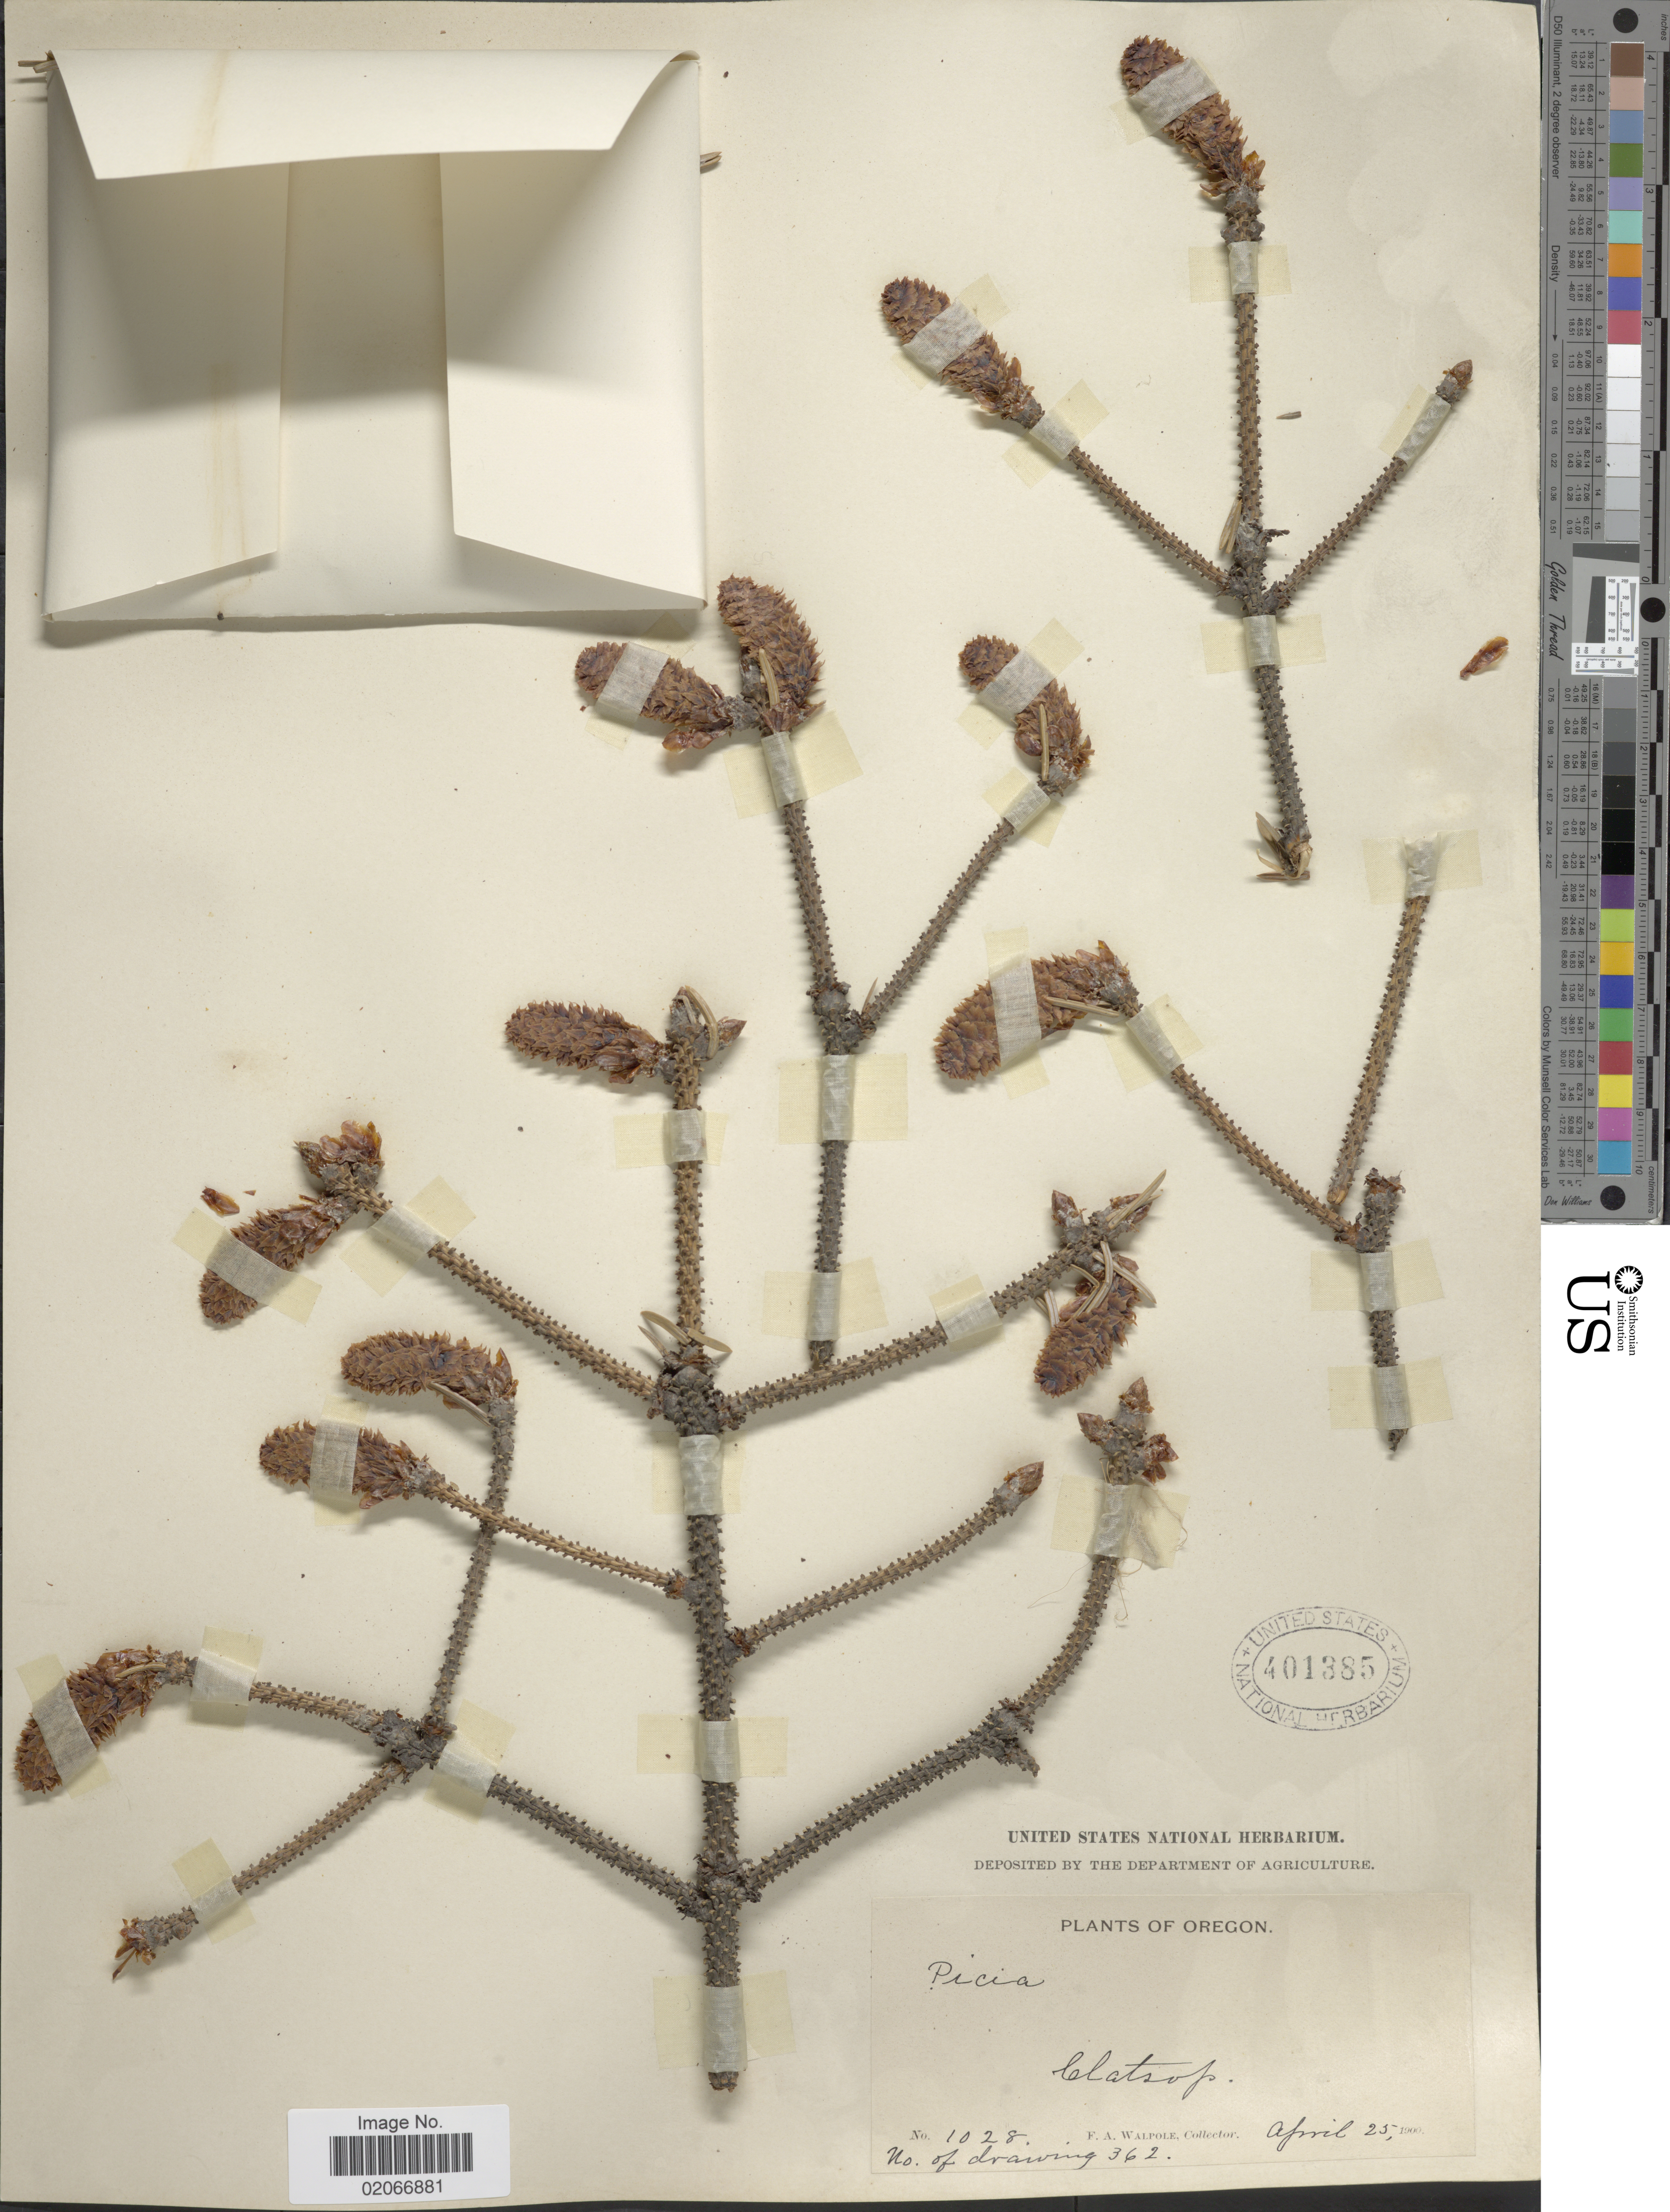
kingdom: Plantae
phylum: Tracheophyta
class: Pinopsida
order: Pinales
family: Pinaceae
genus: Picea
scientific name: Picea sp.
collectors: F. Walpole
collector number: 1028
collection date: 1900-04-25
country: United States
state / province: Oregon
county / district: Clatsop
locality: Clatsop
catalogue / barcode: US 401385